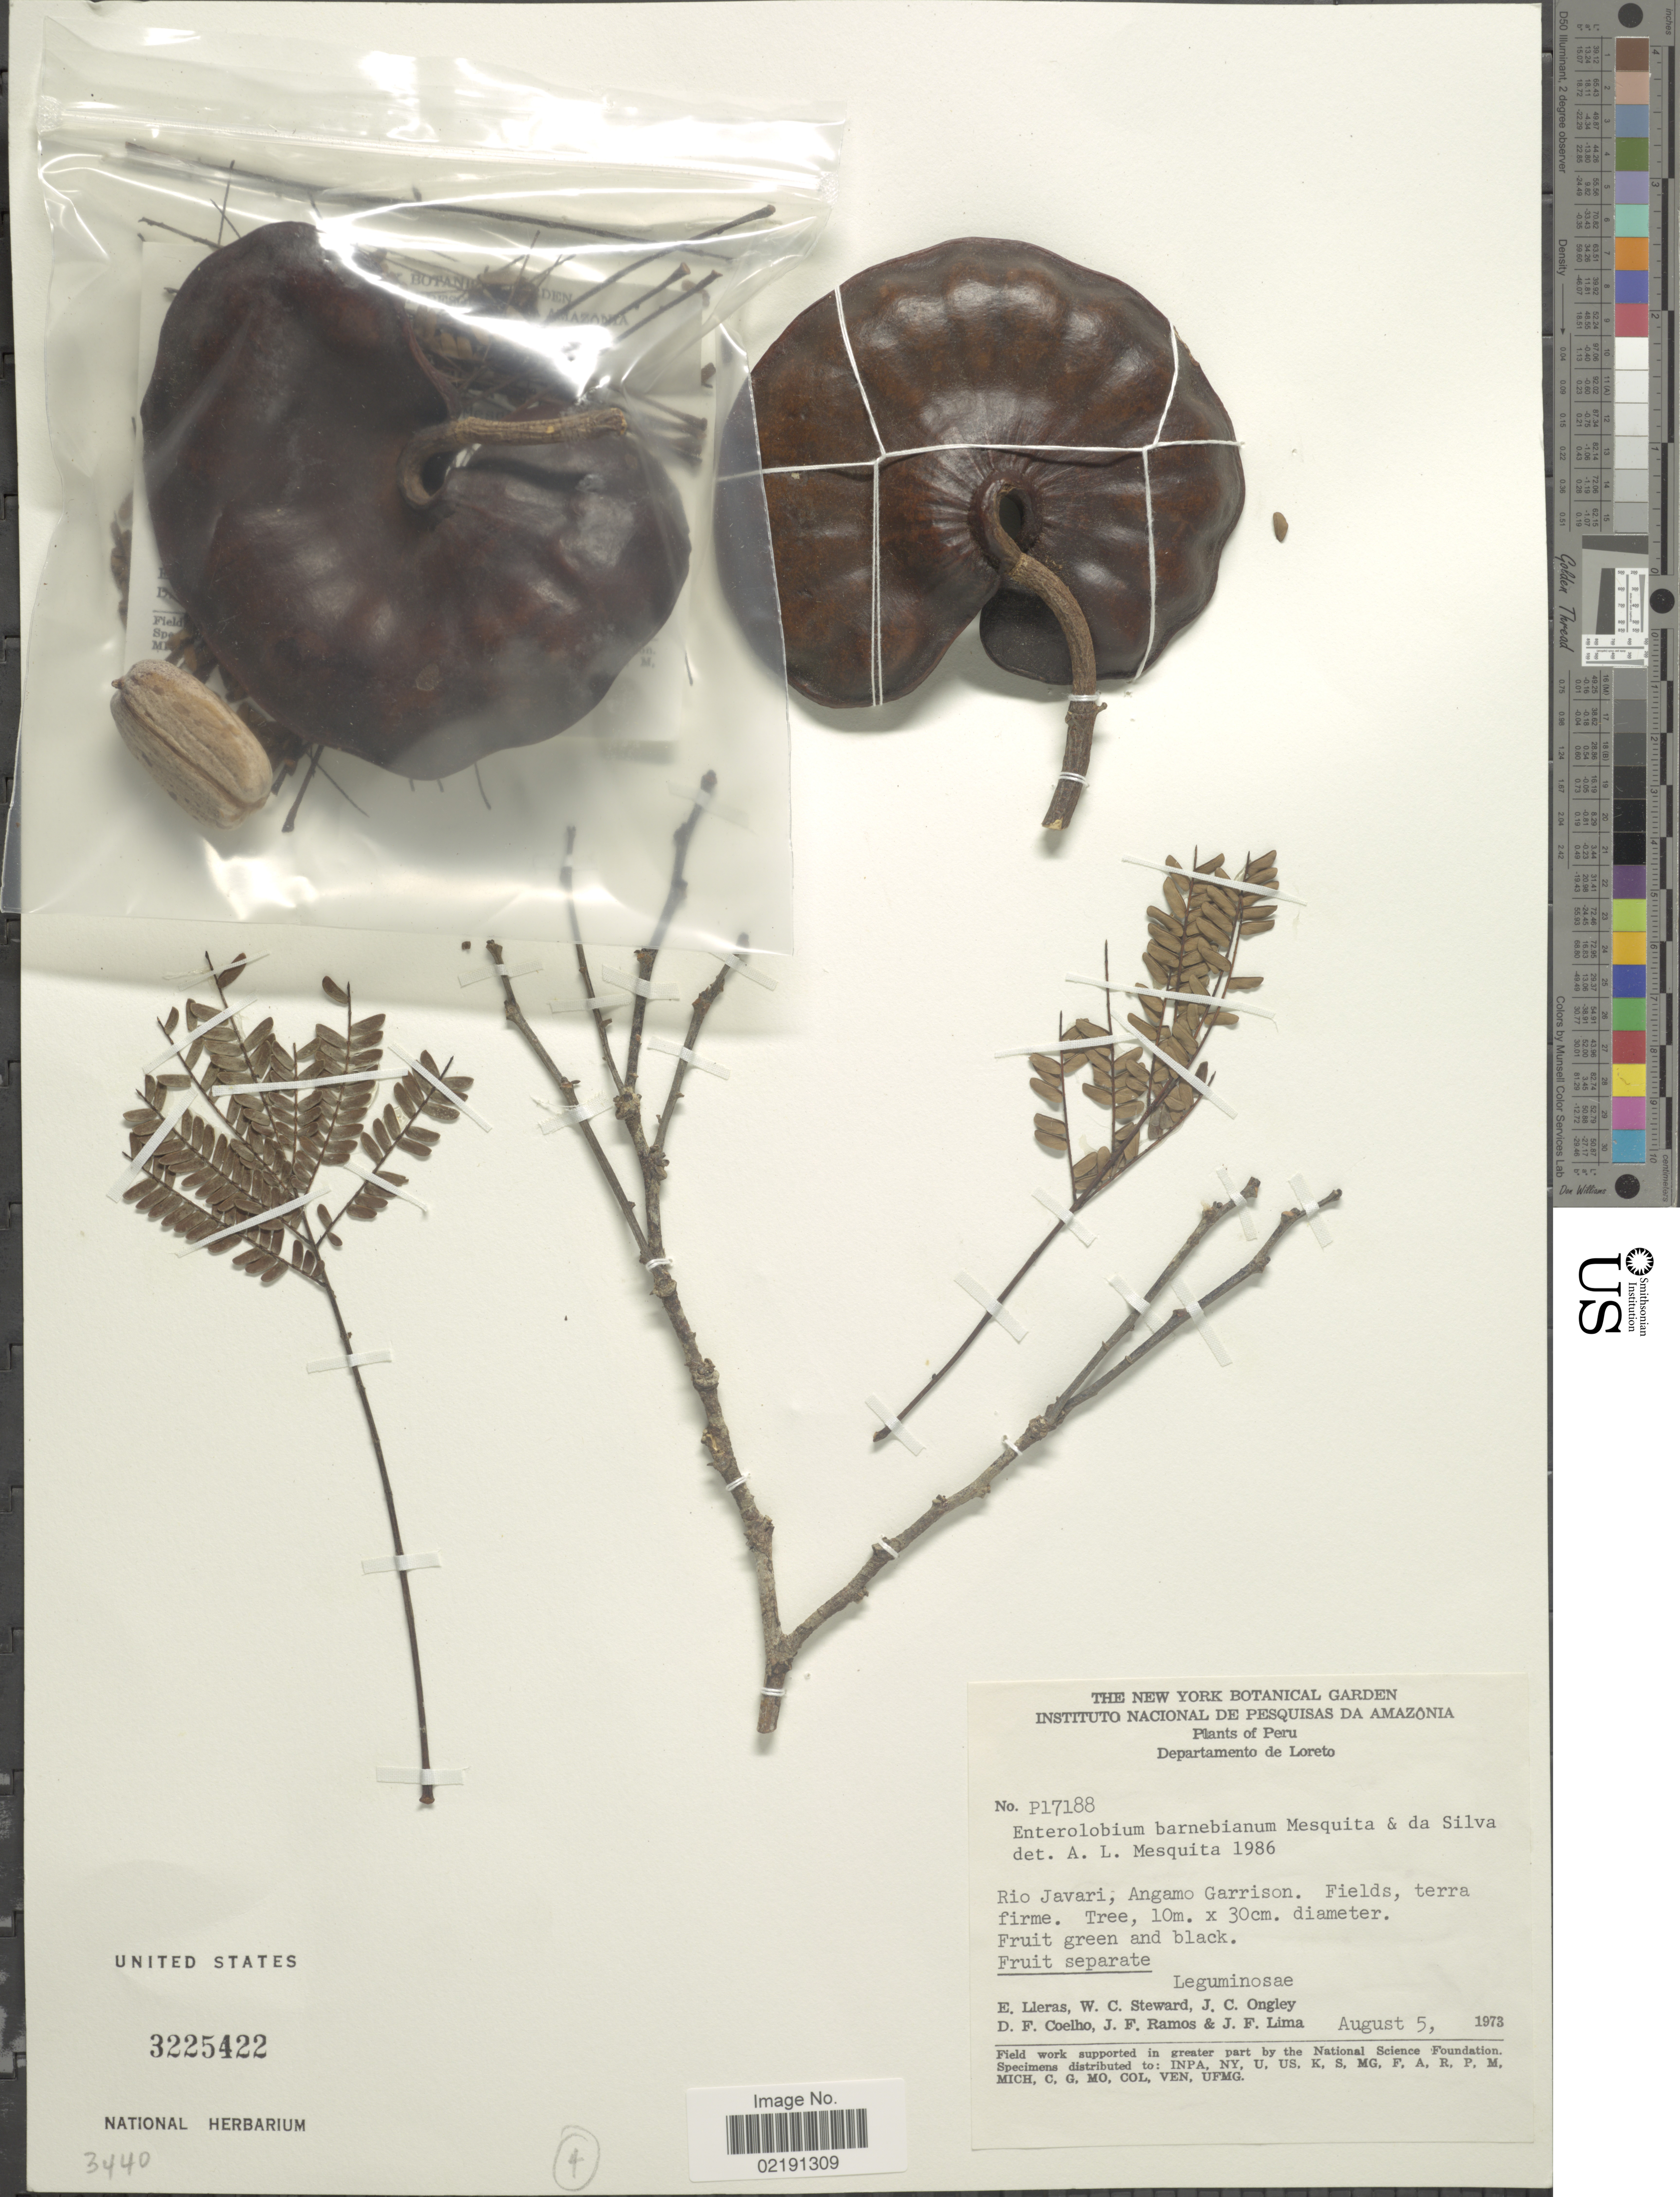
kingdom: Plantae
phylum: Tracheophyta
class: Magnoliopsida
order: Fabales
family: Fabaceae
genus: Enterolobium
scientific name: Enterolobium barneibianum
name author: Mesquita & M.F. Silva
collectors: E. Lleras, W. C. Steward, J. C. Ongley, D. F. Coêlho & et al.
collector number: P17188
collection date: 1973-08-05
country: Peru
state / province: Loreto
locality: Departamento de Loreto. Rio Javari, Angamo Garrison.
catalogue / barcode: US 3225422